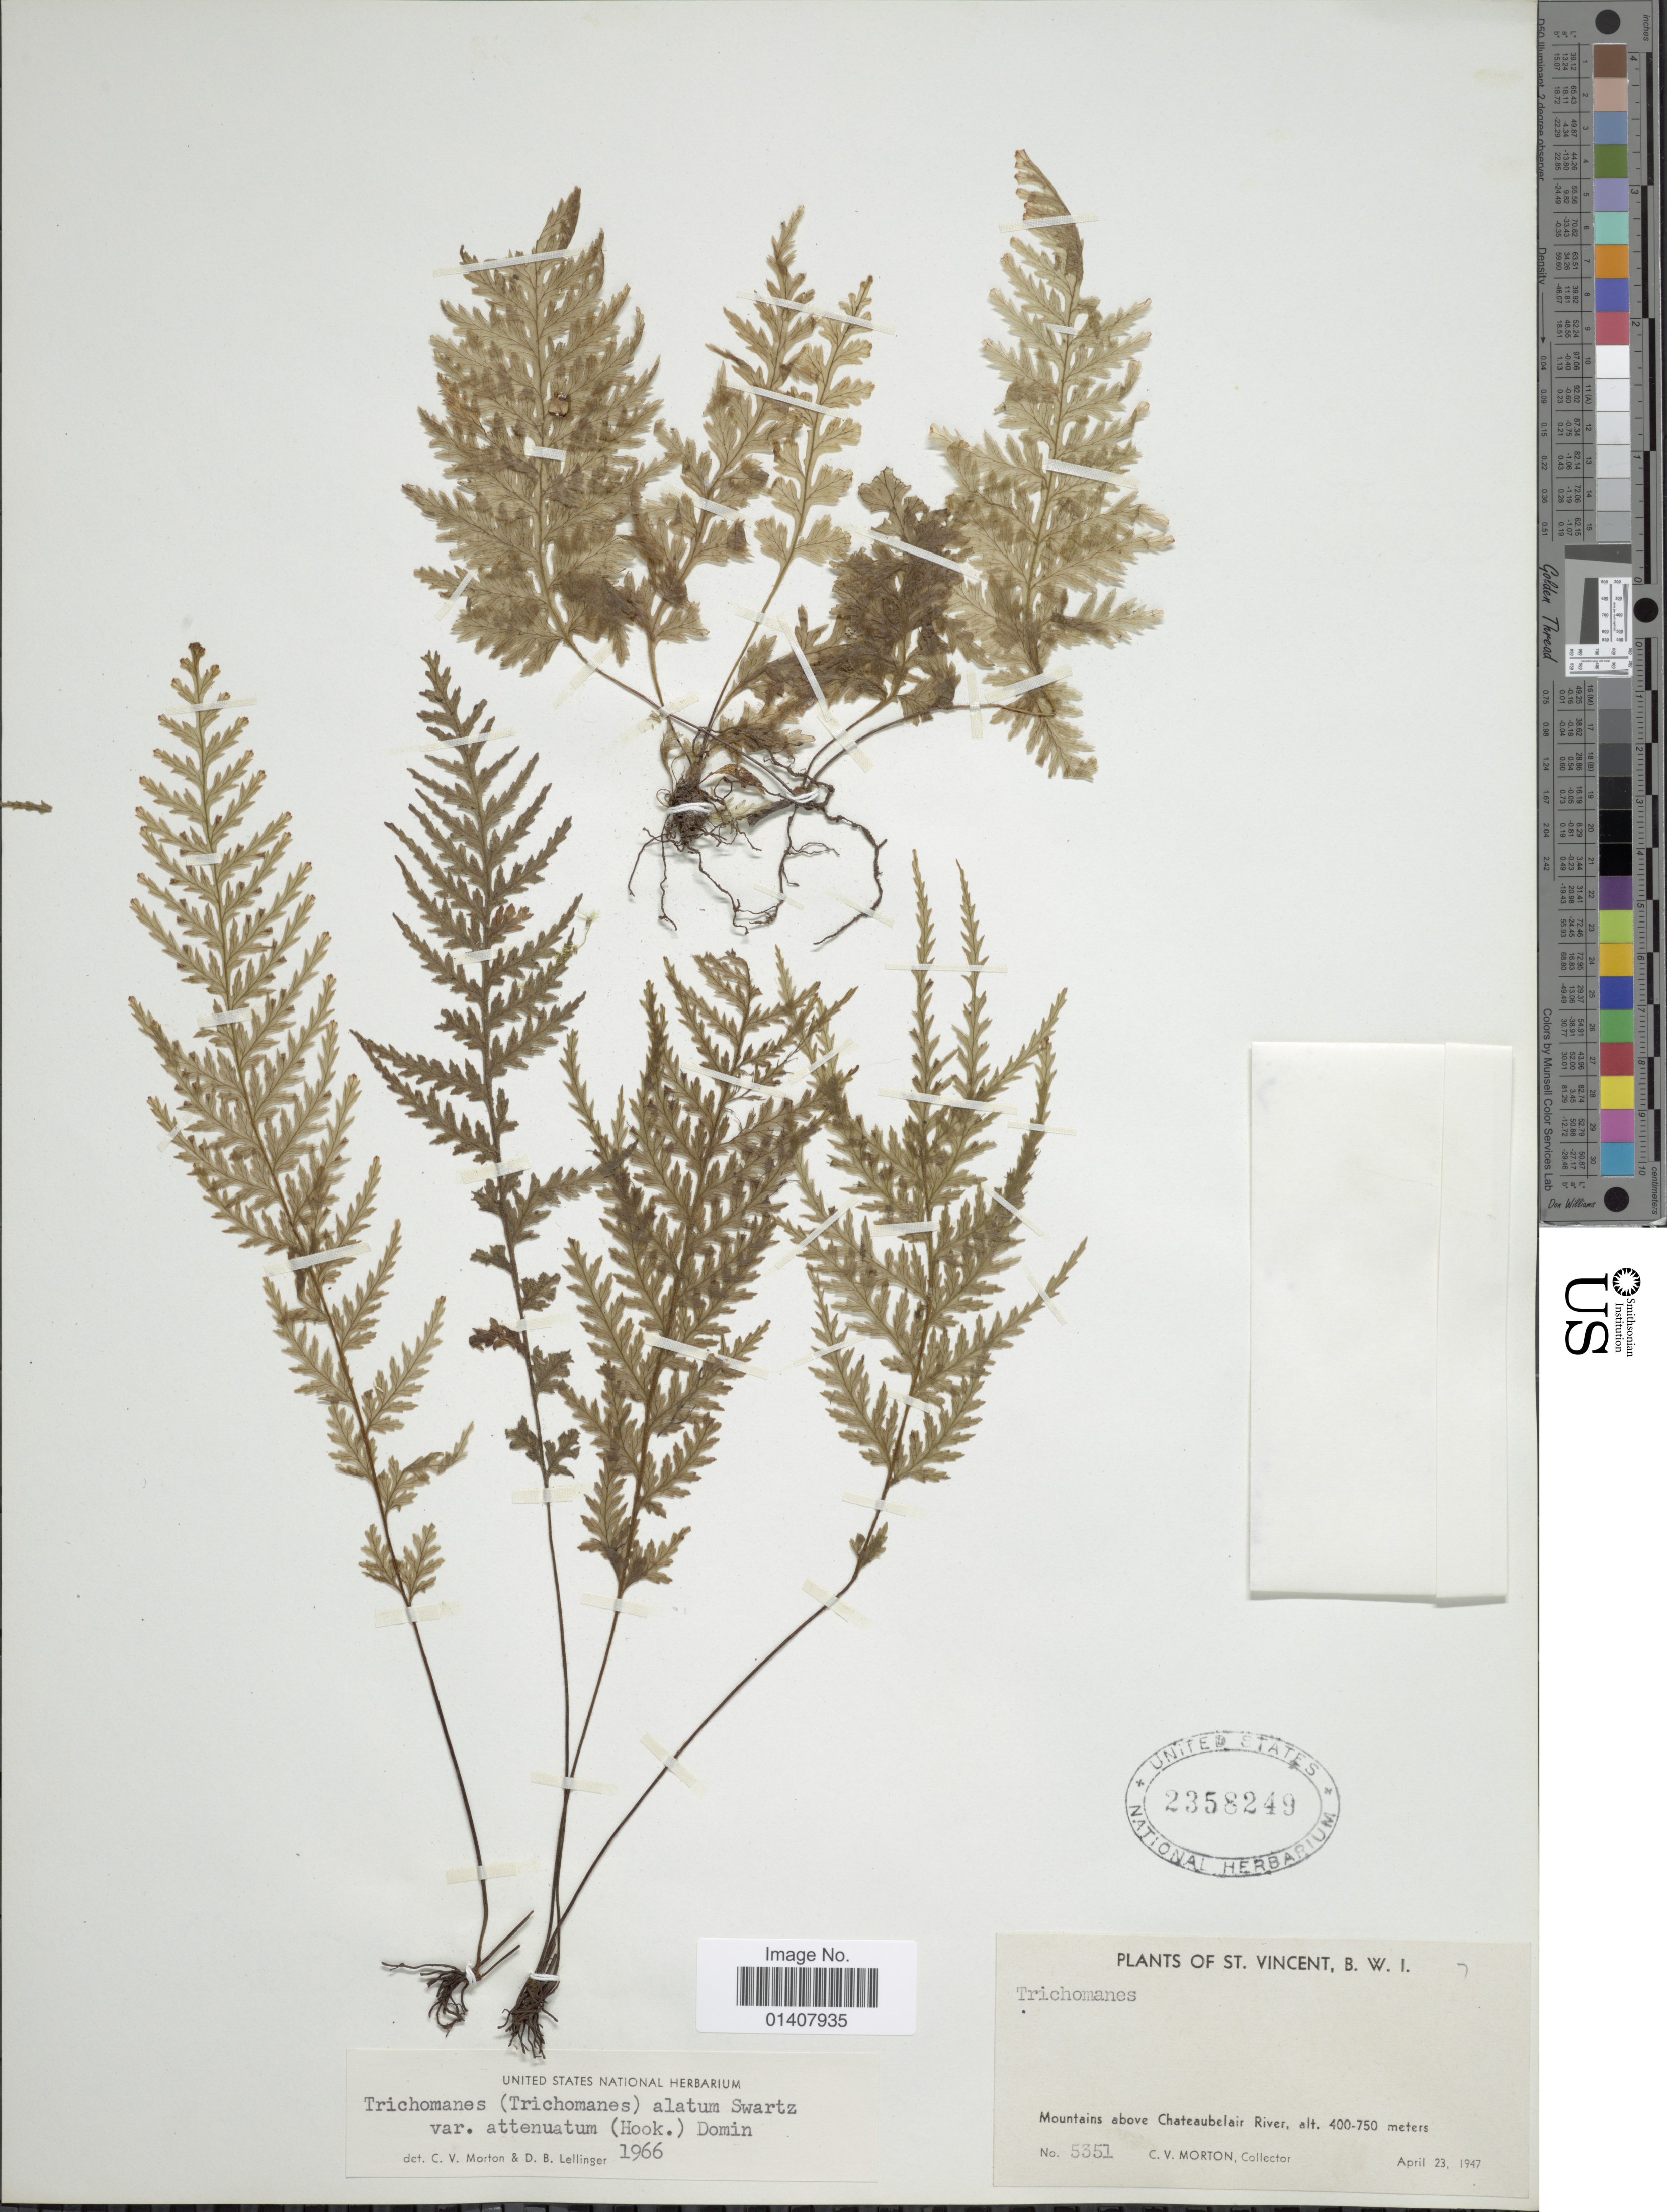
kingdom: Plantae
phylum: Tracheophyta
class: Polypodiopsida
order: Hymenophyllales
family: Hymenophyllaceae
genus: Trichomanes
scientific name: Trichomanes alatum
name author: Sw.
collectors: C. V. Morton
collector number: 5351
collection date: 1947-04-23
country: St. Vincent - Grenadines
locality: St. Vincent, B.W.I., Mountains above Chateaubelair River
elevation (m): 400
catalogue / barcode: US 2358249